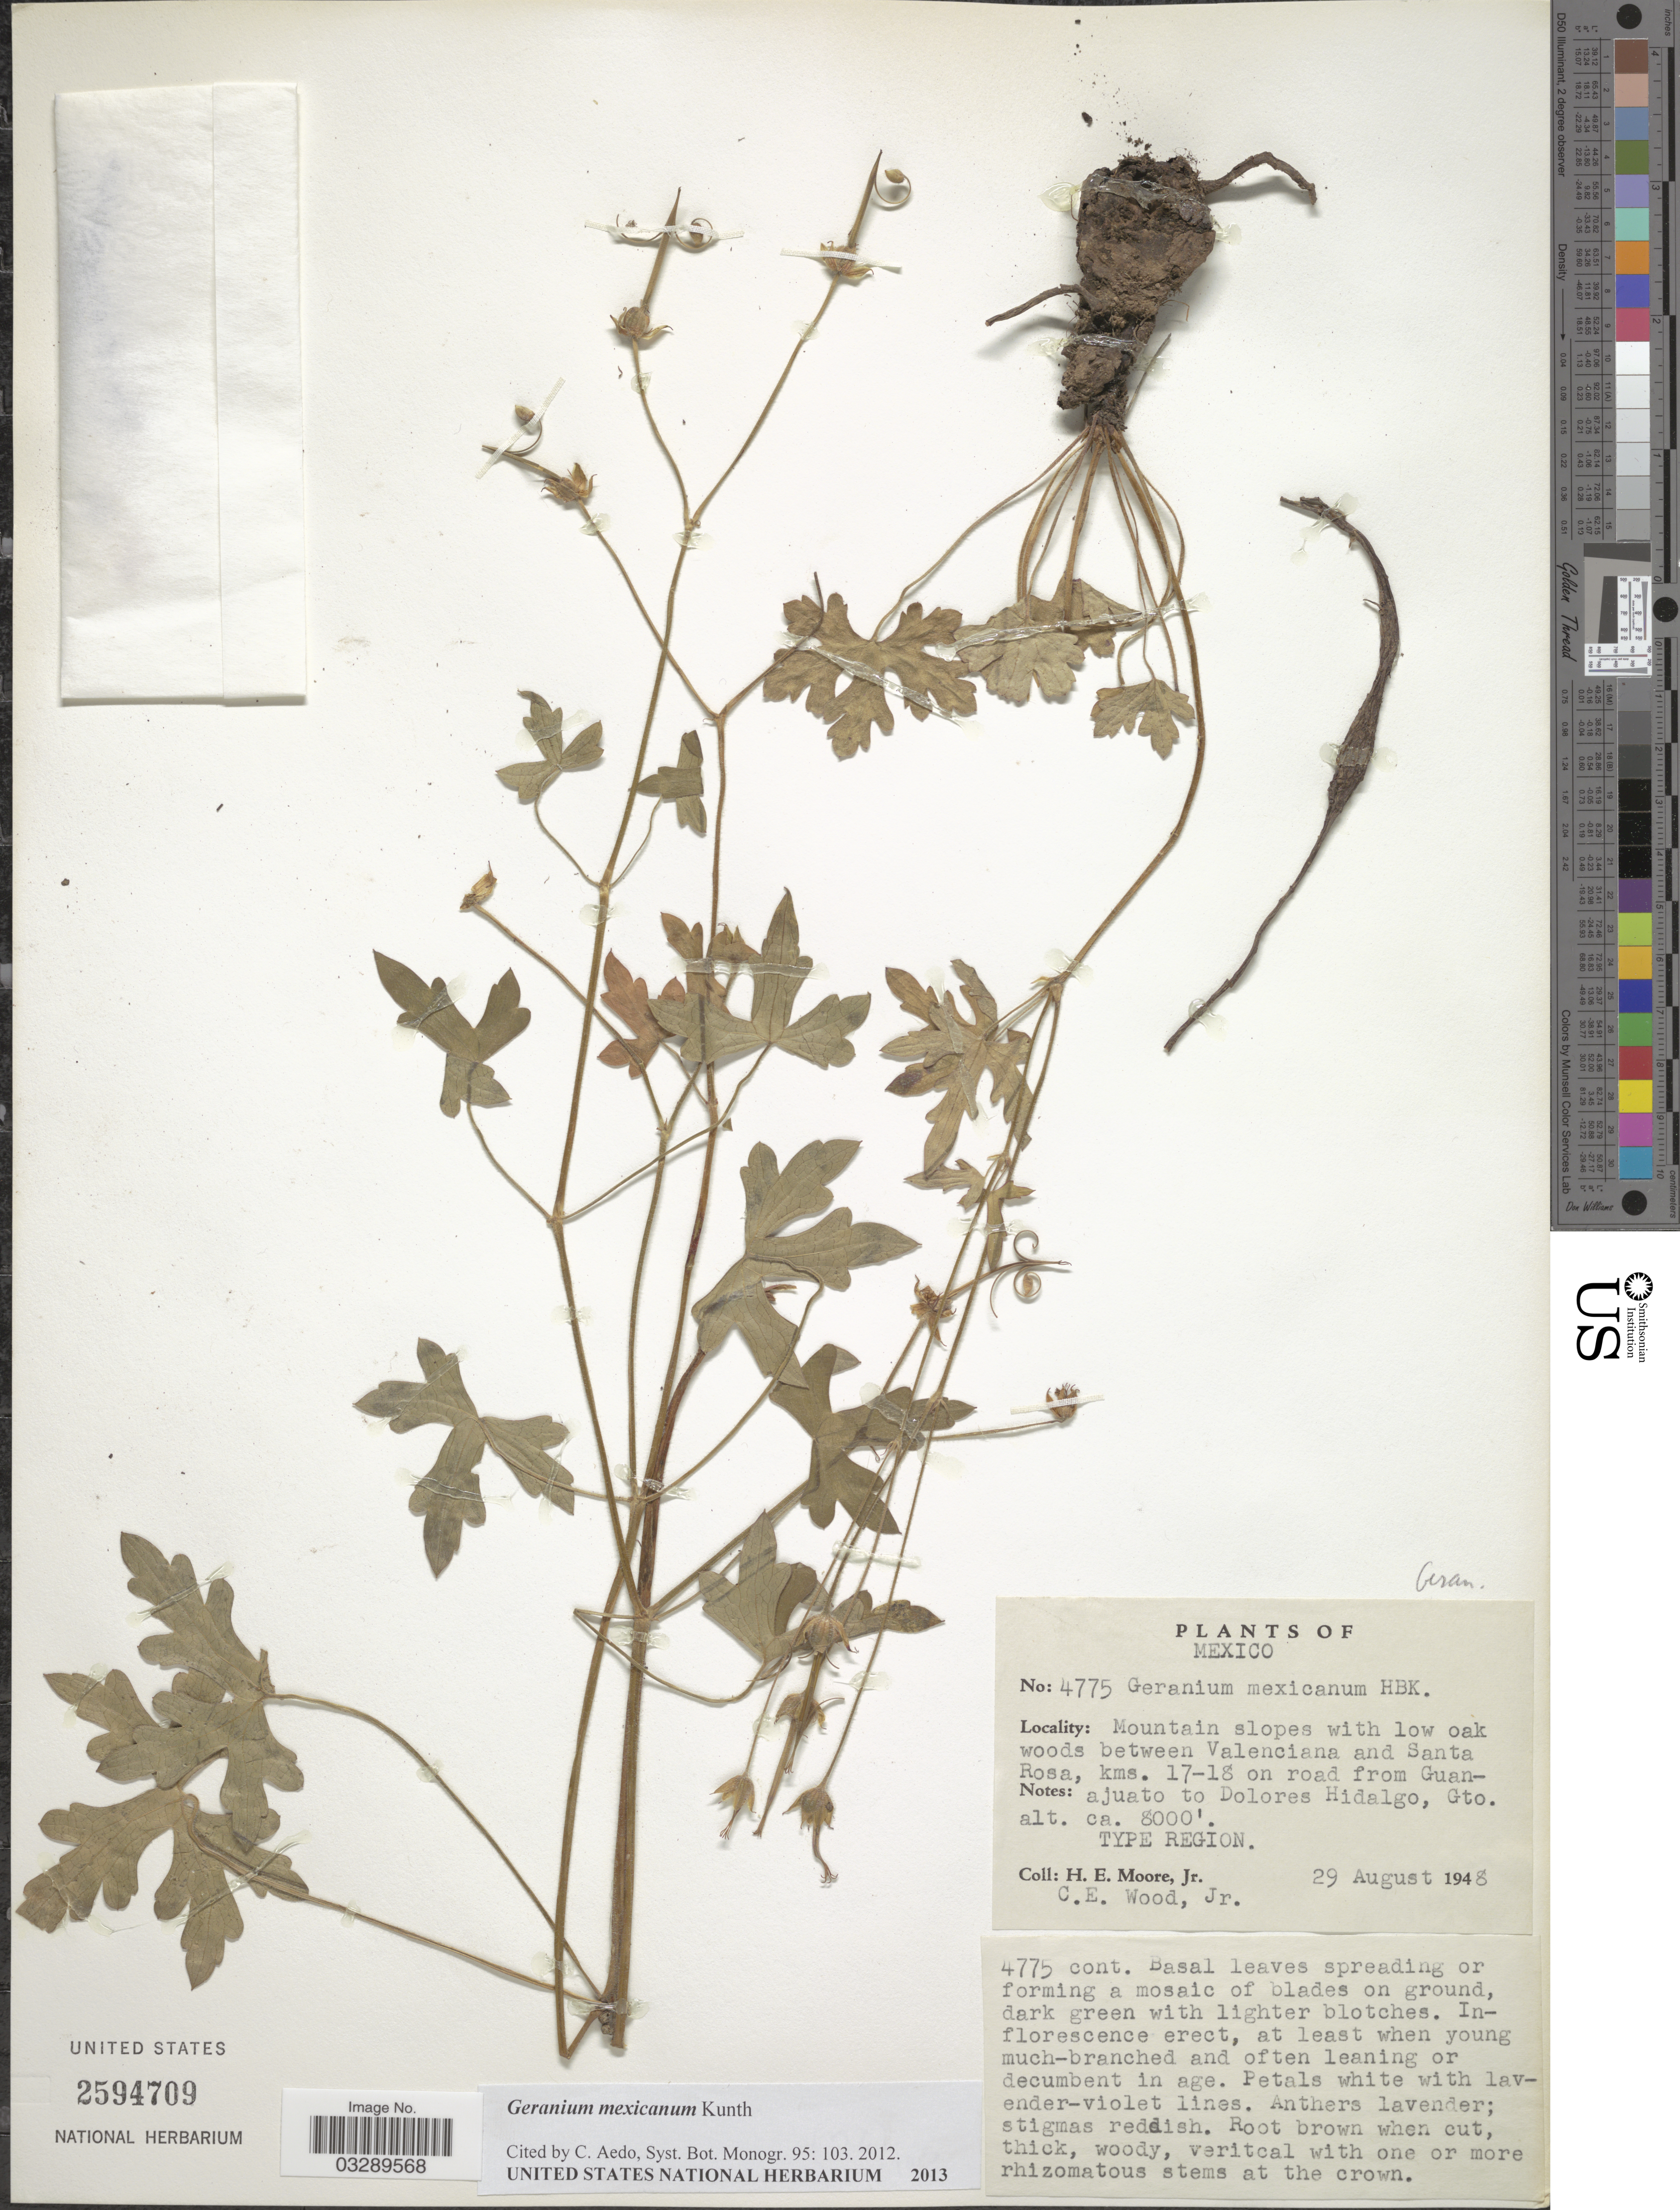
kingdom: Plantae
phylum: Tracheophyta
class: Magnoliopsida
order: Geraniales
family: Geraniaceae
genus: Geranium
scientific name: Geranium mexicanum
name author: Kunth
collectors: H. Moore & C. Wood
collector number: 4775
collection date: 1948-08-29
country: Mexico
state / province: Michoacán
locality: Mountain slopes with low oak woods between Valenciana and Santa Rosa, kms. 17-18 on road from Guanajuato to Dolores Hidalgo, Gto.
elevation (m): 2438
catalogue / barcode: US 2594709